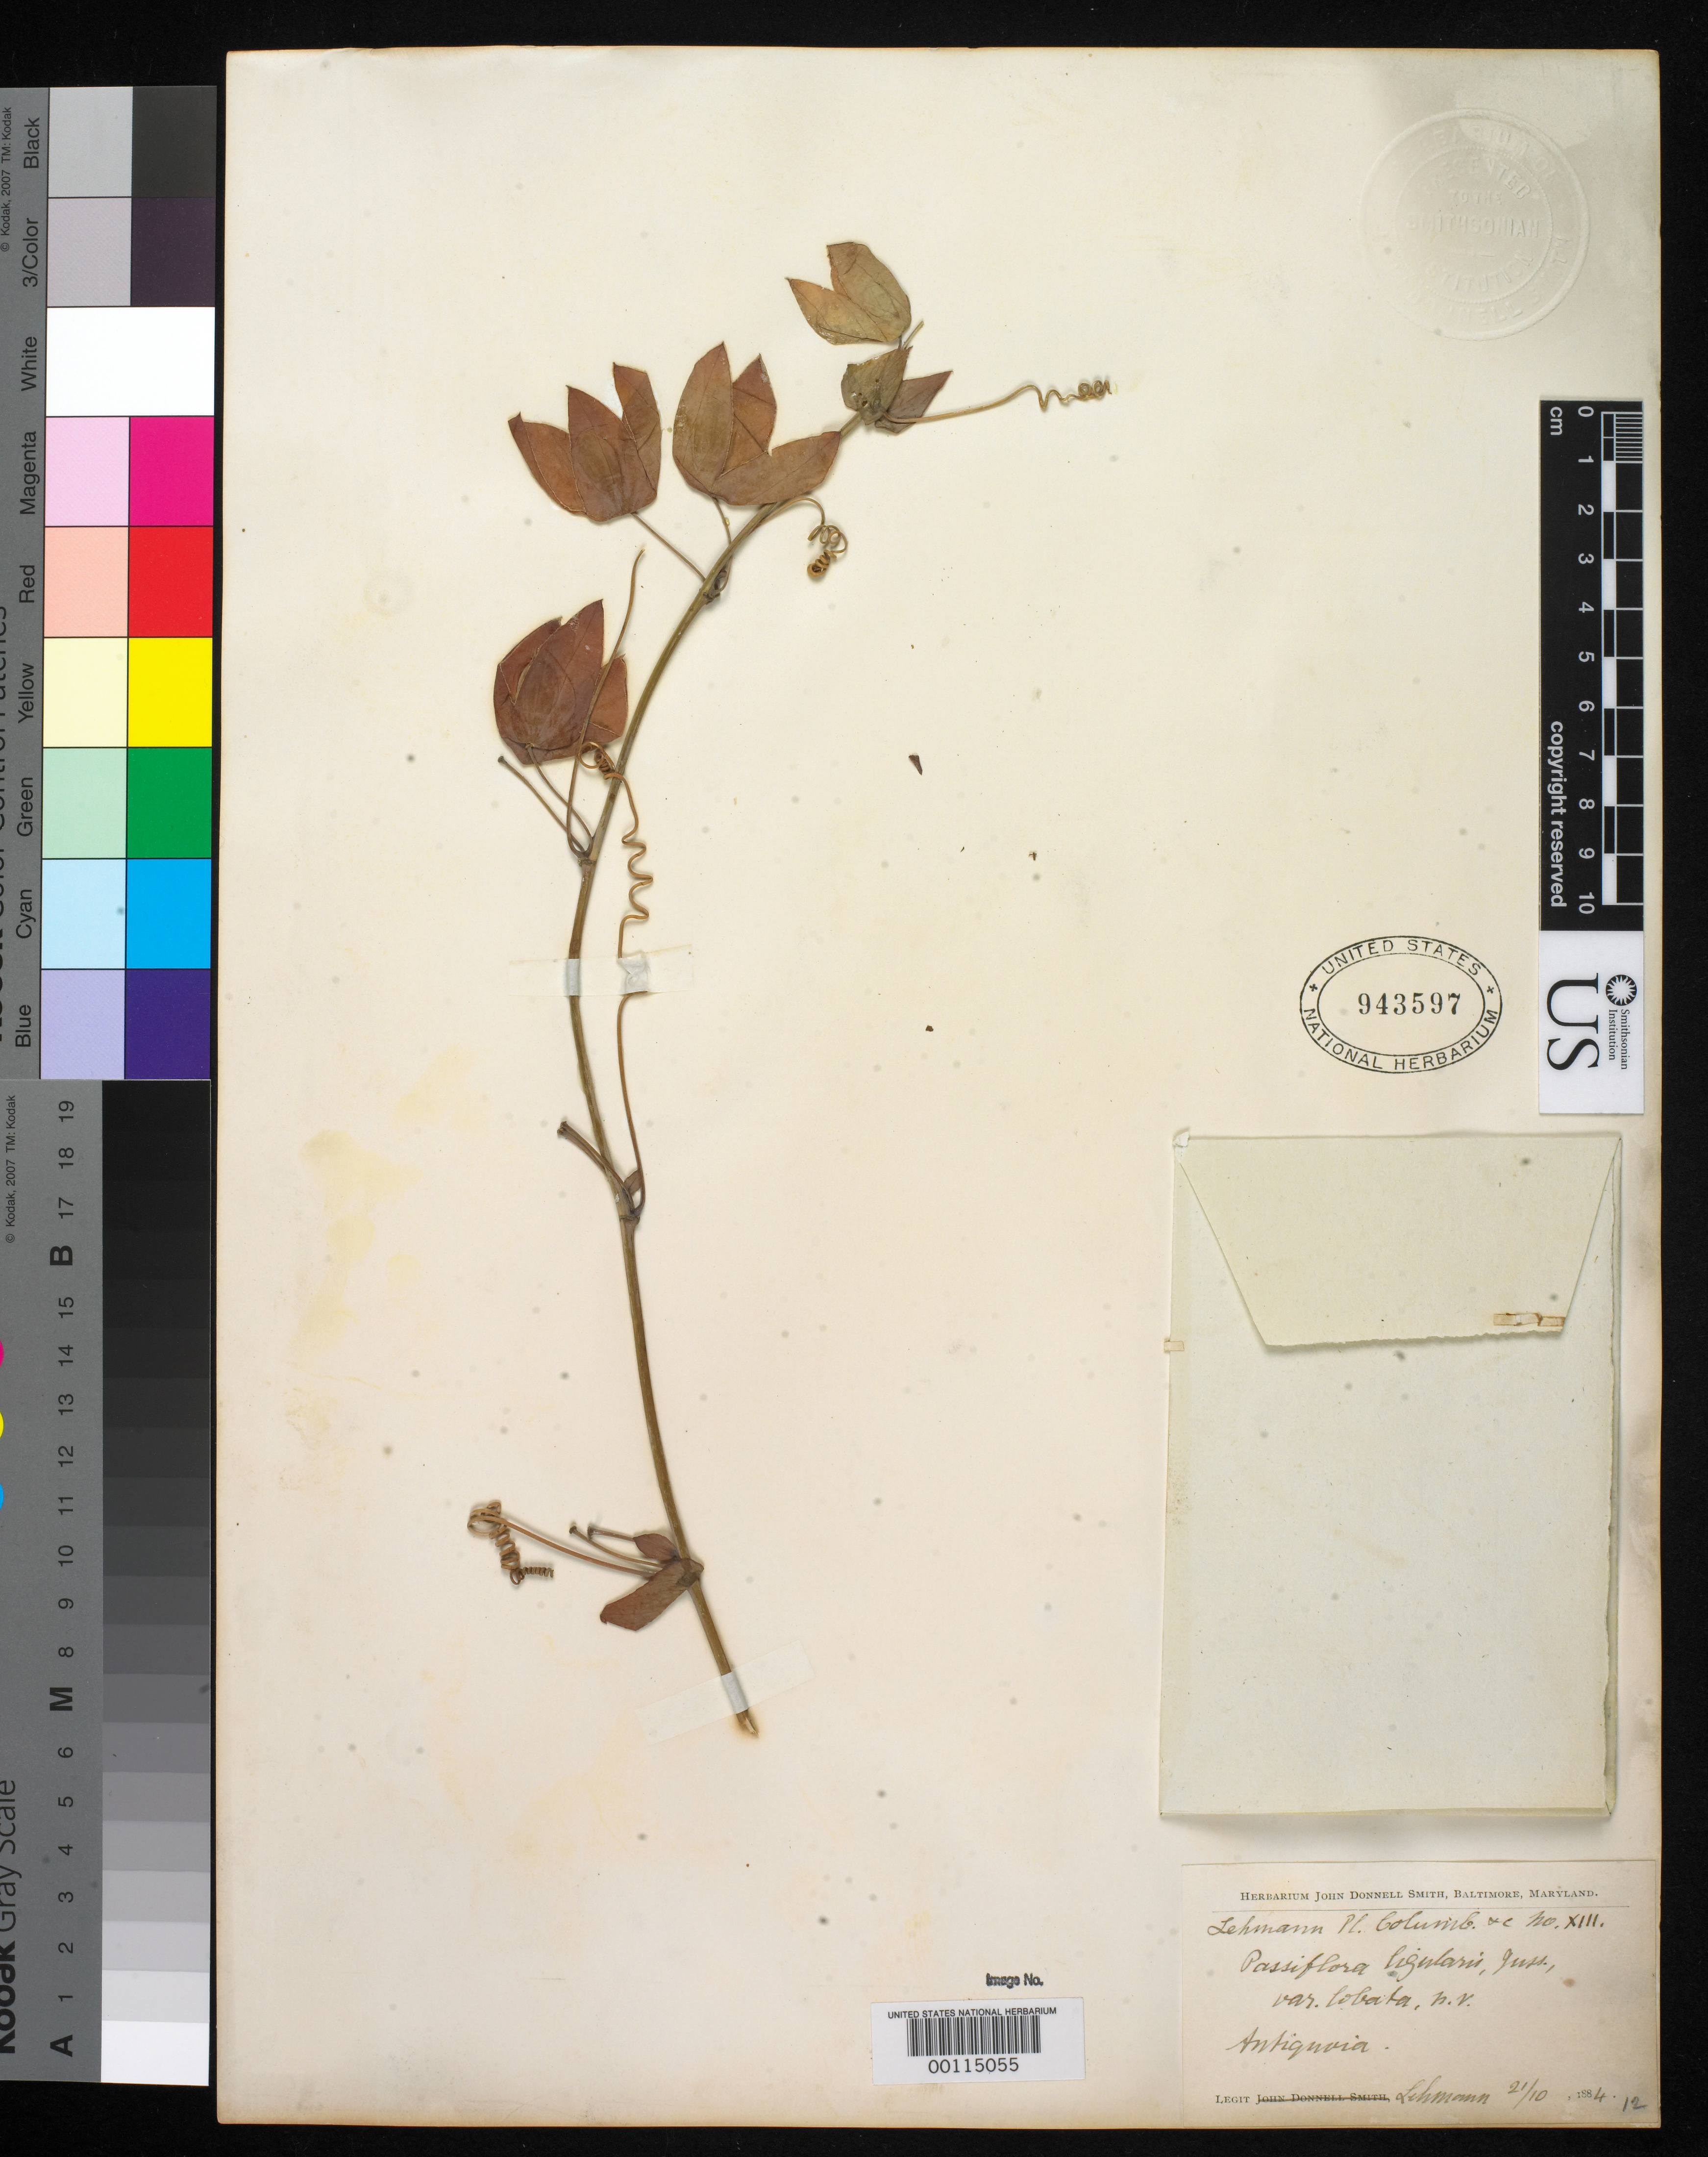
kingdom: Plantae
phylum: Tracheophyta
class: Magnoliopsida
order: Malpighiales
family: Passifloraceae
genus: Passiflora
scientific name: Passiflora ligularis var. lobata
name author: Mast.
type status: Isotype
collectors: F. C. Lehmann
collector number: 13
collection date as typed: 21 Oct 1884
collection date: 1884-10-21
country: Colombia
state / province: Antioquia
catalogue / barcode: US 943597